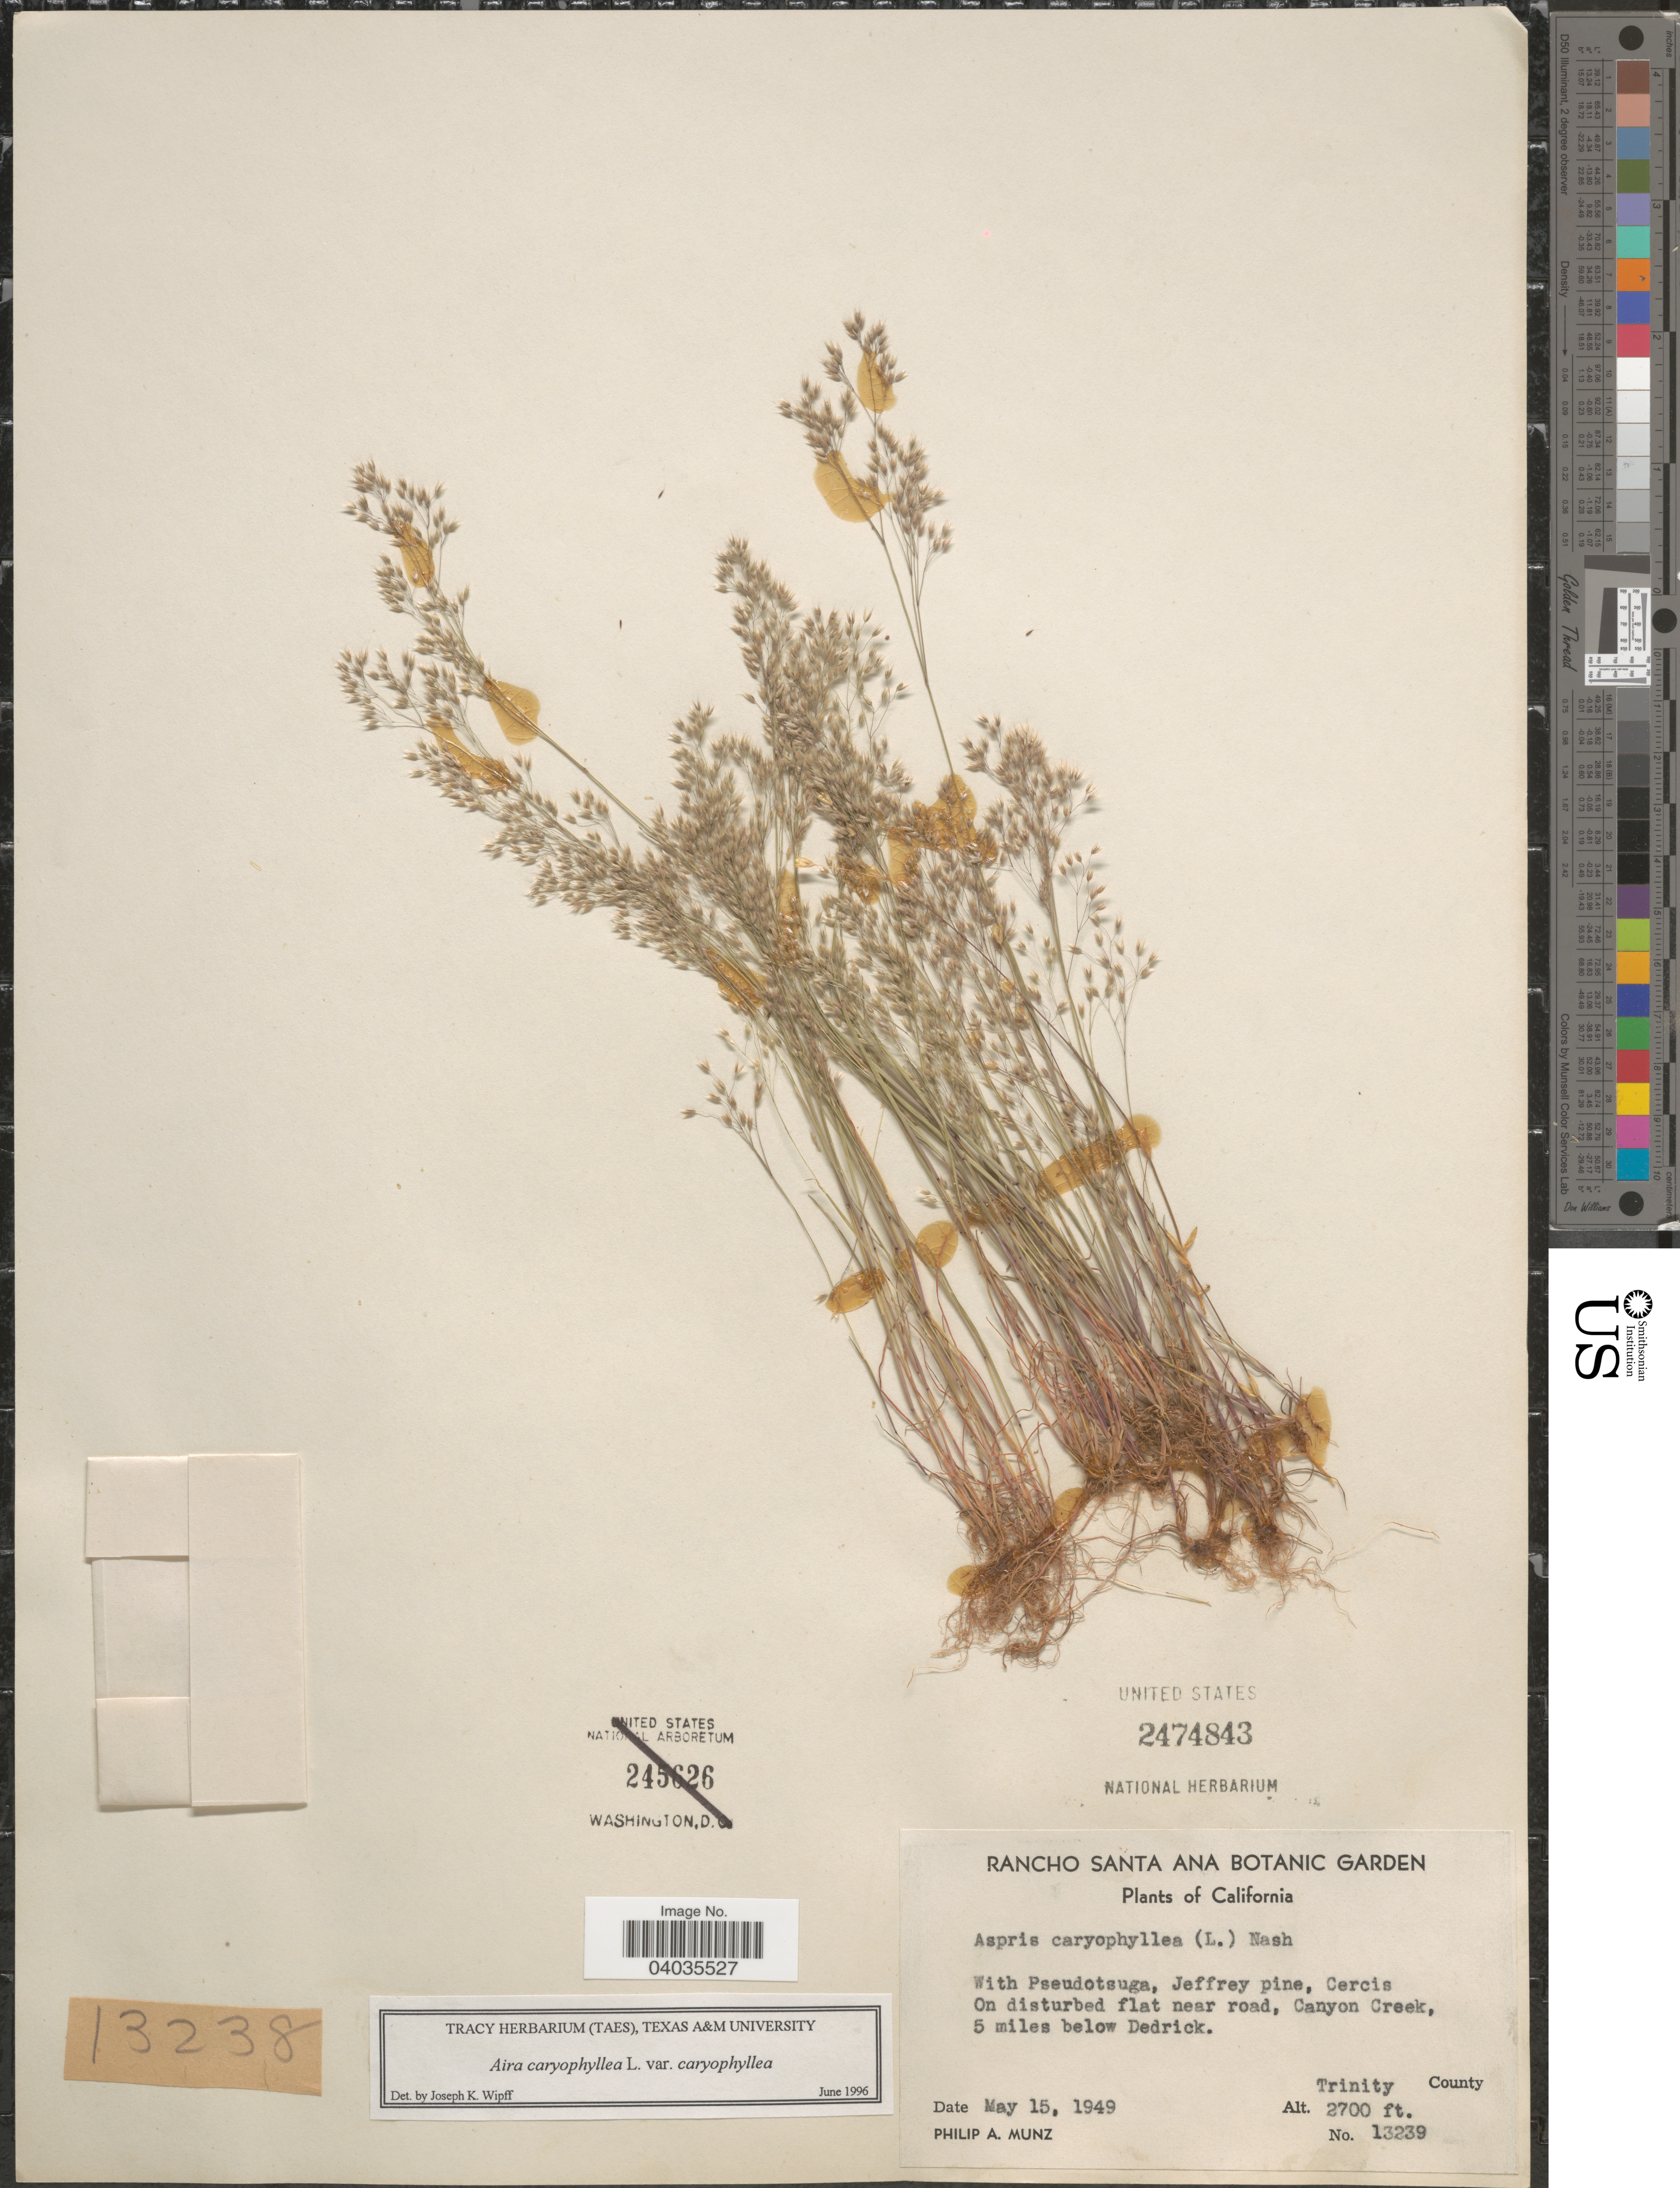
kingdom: Plantae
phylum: Tracheophyta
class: Liliopsida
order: Poales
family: Poaceae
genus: Aira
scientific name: Aira caryophyllea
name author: L.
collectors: P. A. Munz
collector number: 13239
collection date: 1949-05-15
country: United States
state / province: California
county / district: Trinity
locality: Canyon Creek, 5 miles below Dedrick. Trinity County.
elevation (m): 823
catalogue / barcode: US 2474843